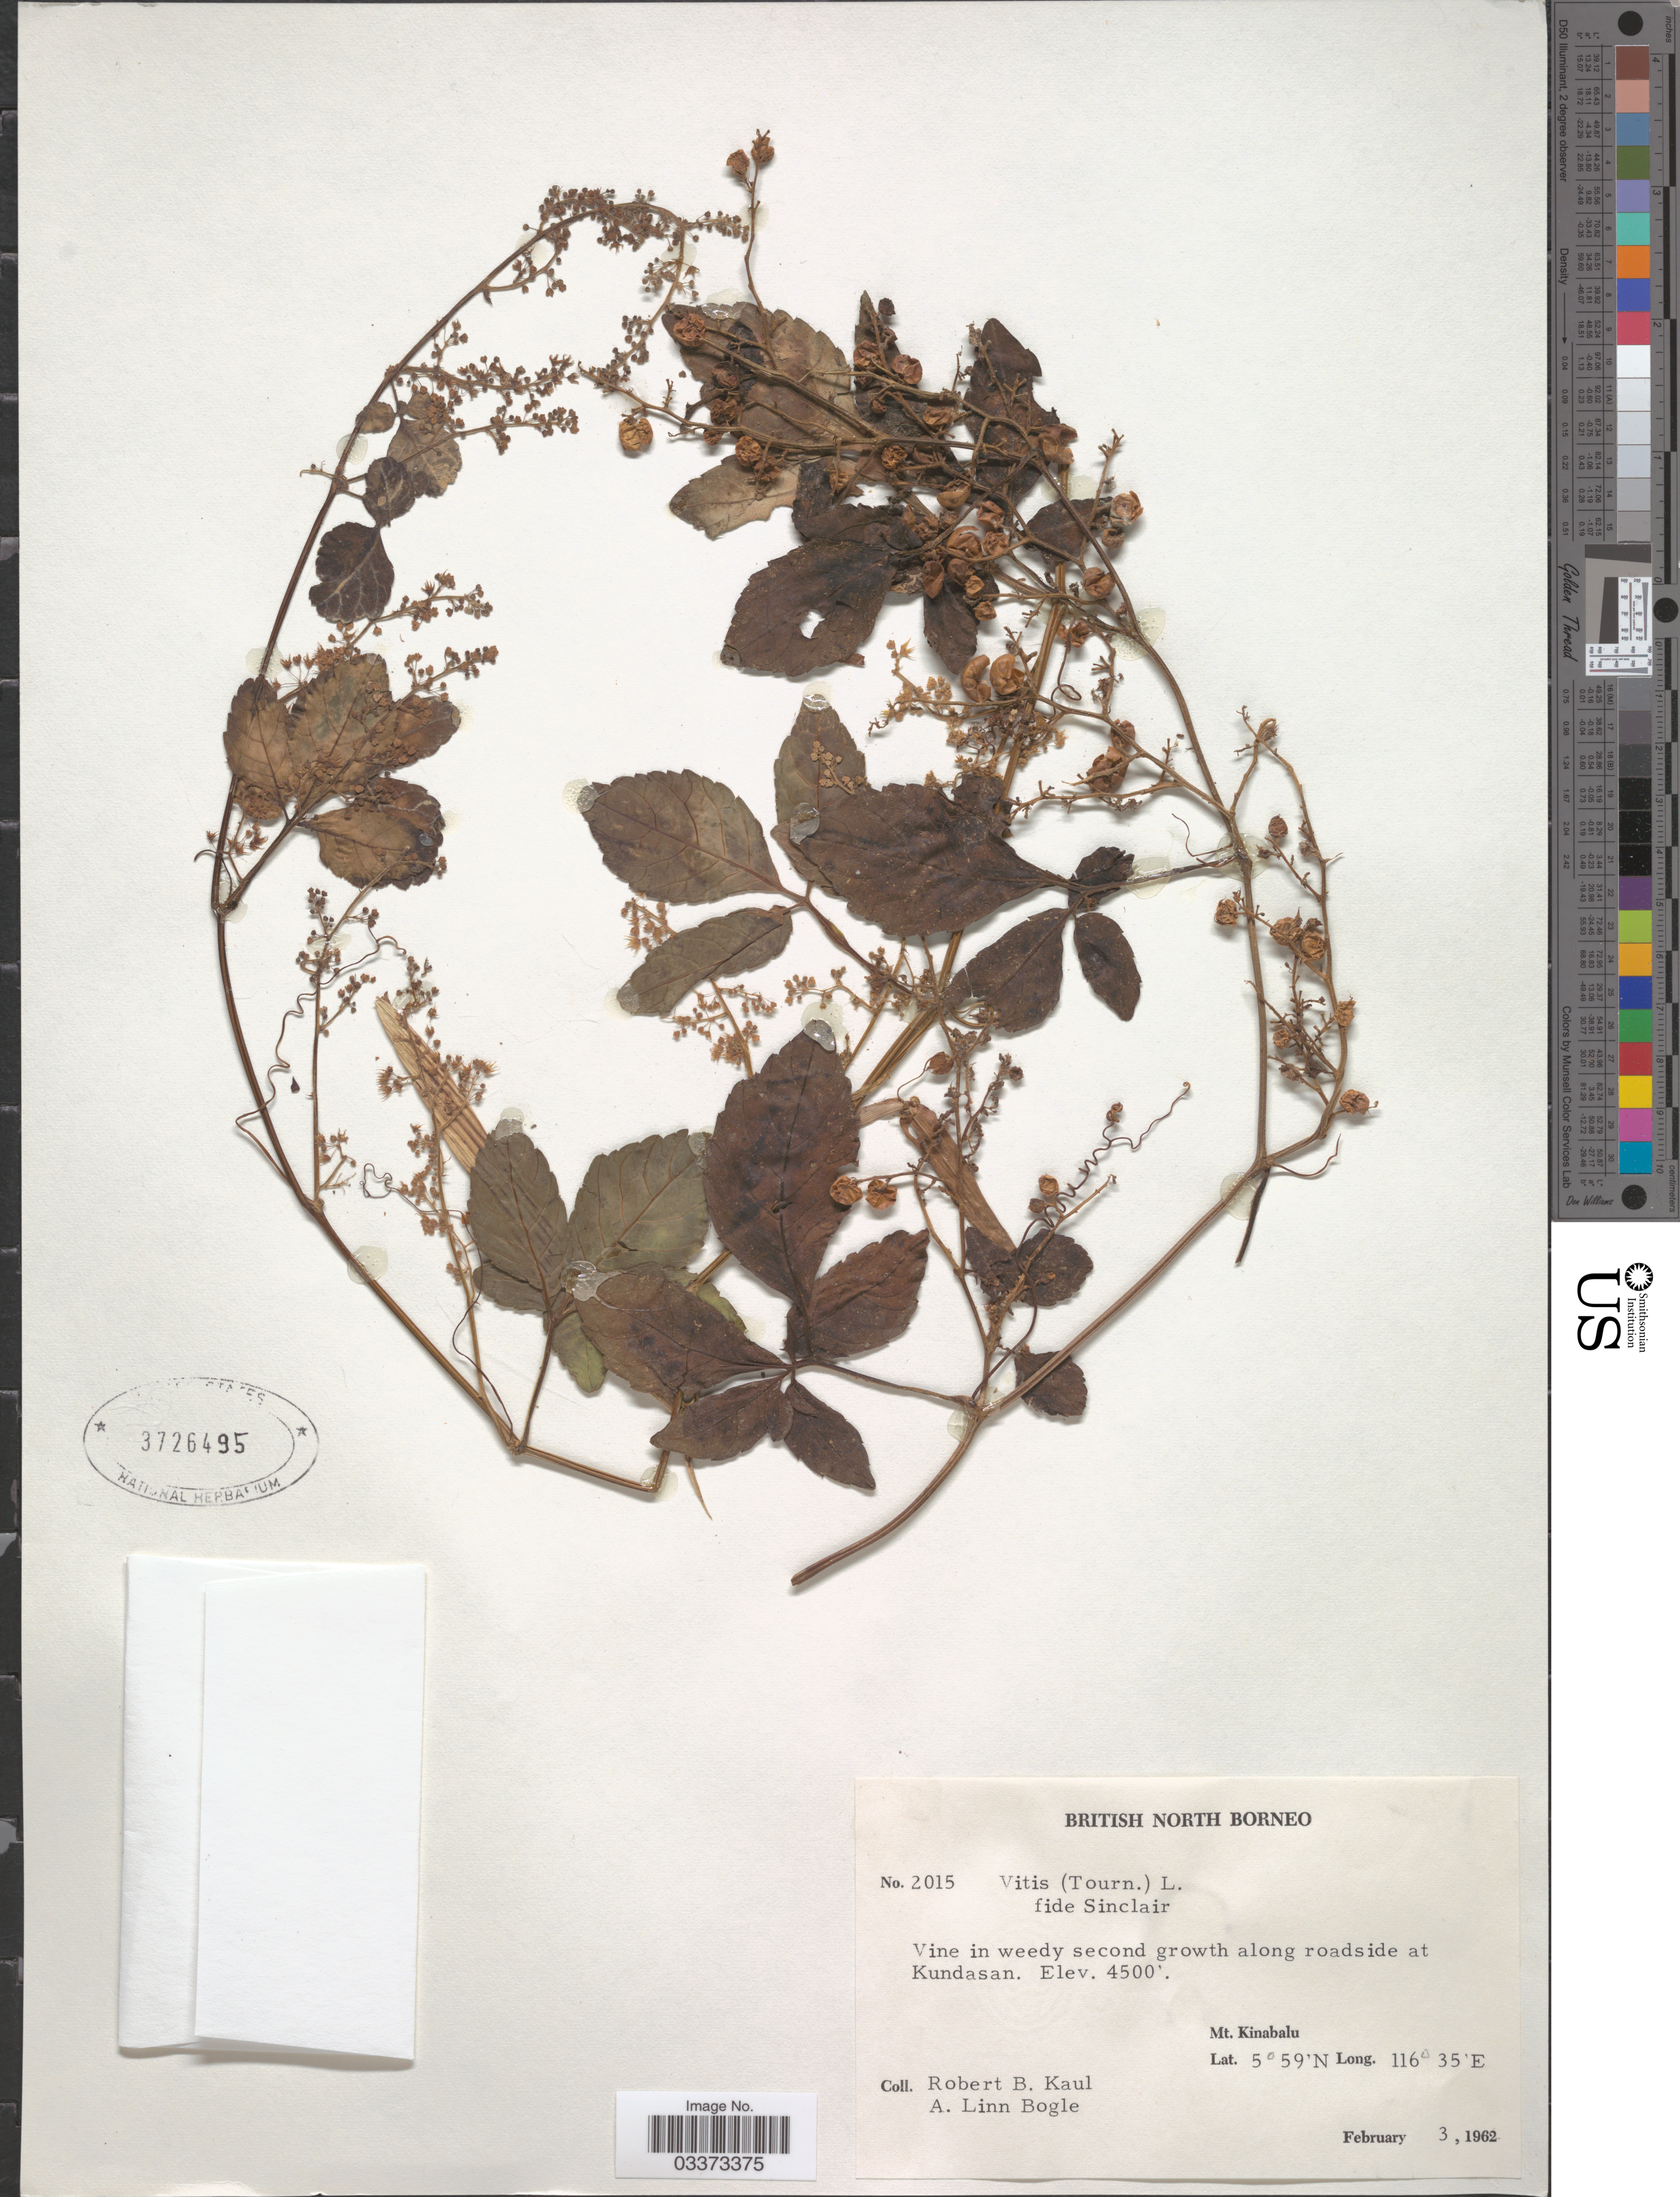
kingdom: Plantae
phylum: Tracheophyta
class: Magnoliopsida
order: Vitales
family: Vitaceae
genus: Vitis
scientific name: Vitis berlandieri x V. rupestris Scheele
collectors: R. Kaul & Bogle, A.L.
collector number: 2015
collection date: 1962-02-03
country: Malaysia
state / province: Sabah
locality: British North Borneo. Vine in weedy second growth along roadside at Kundasan. Mt. Kinabalu.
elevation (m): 1372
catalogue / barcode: US 3726495